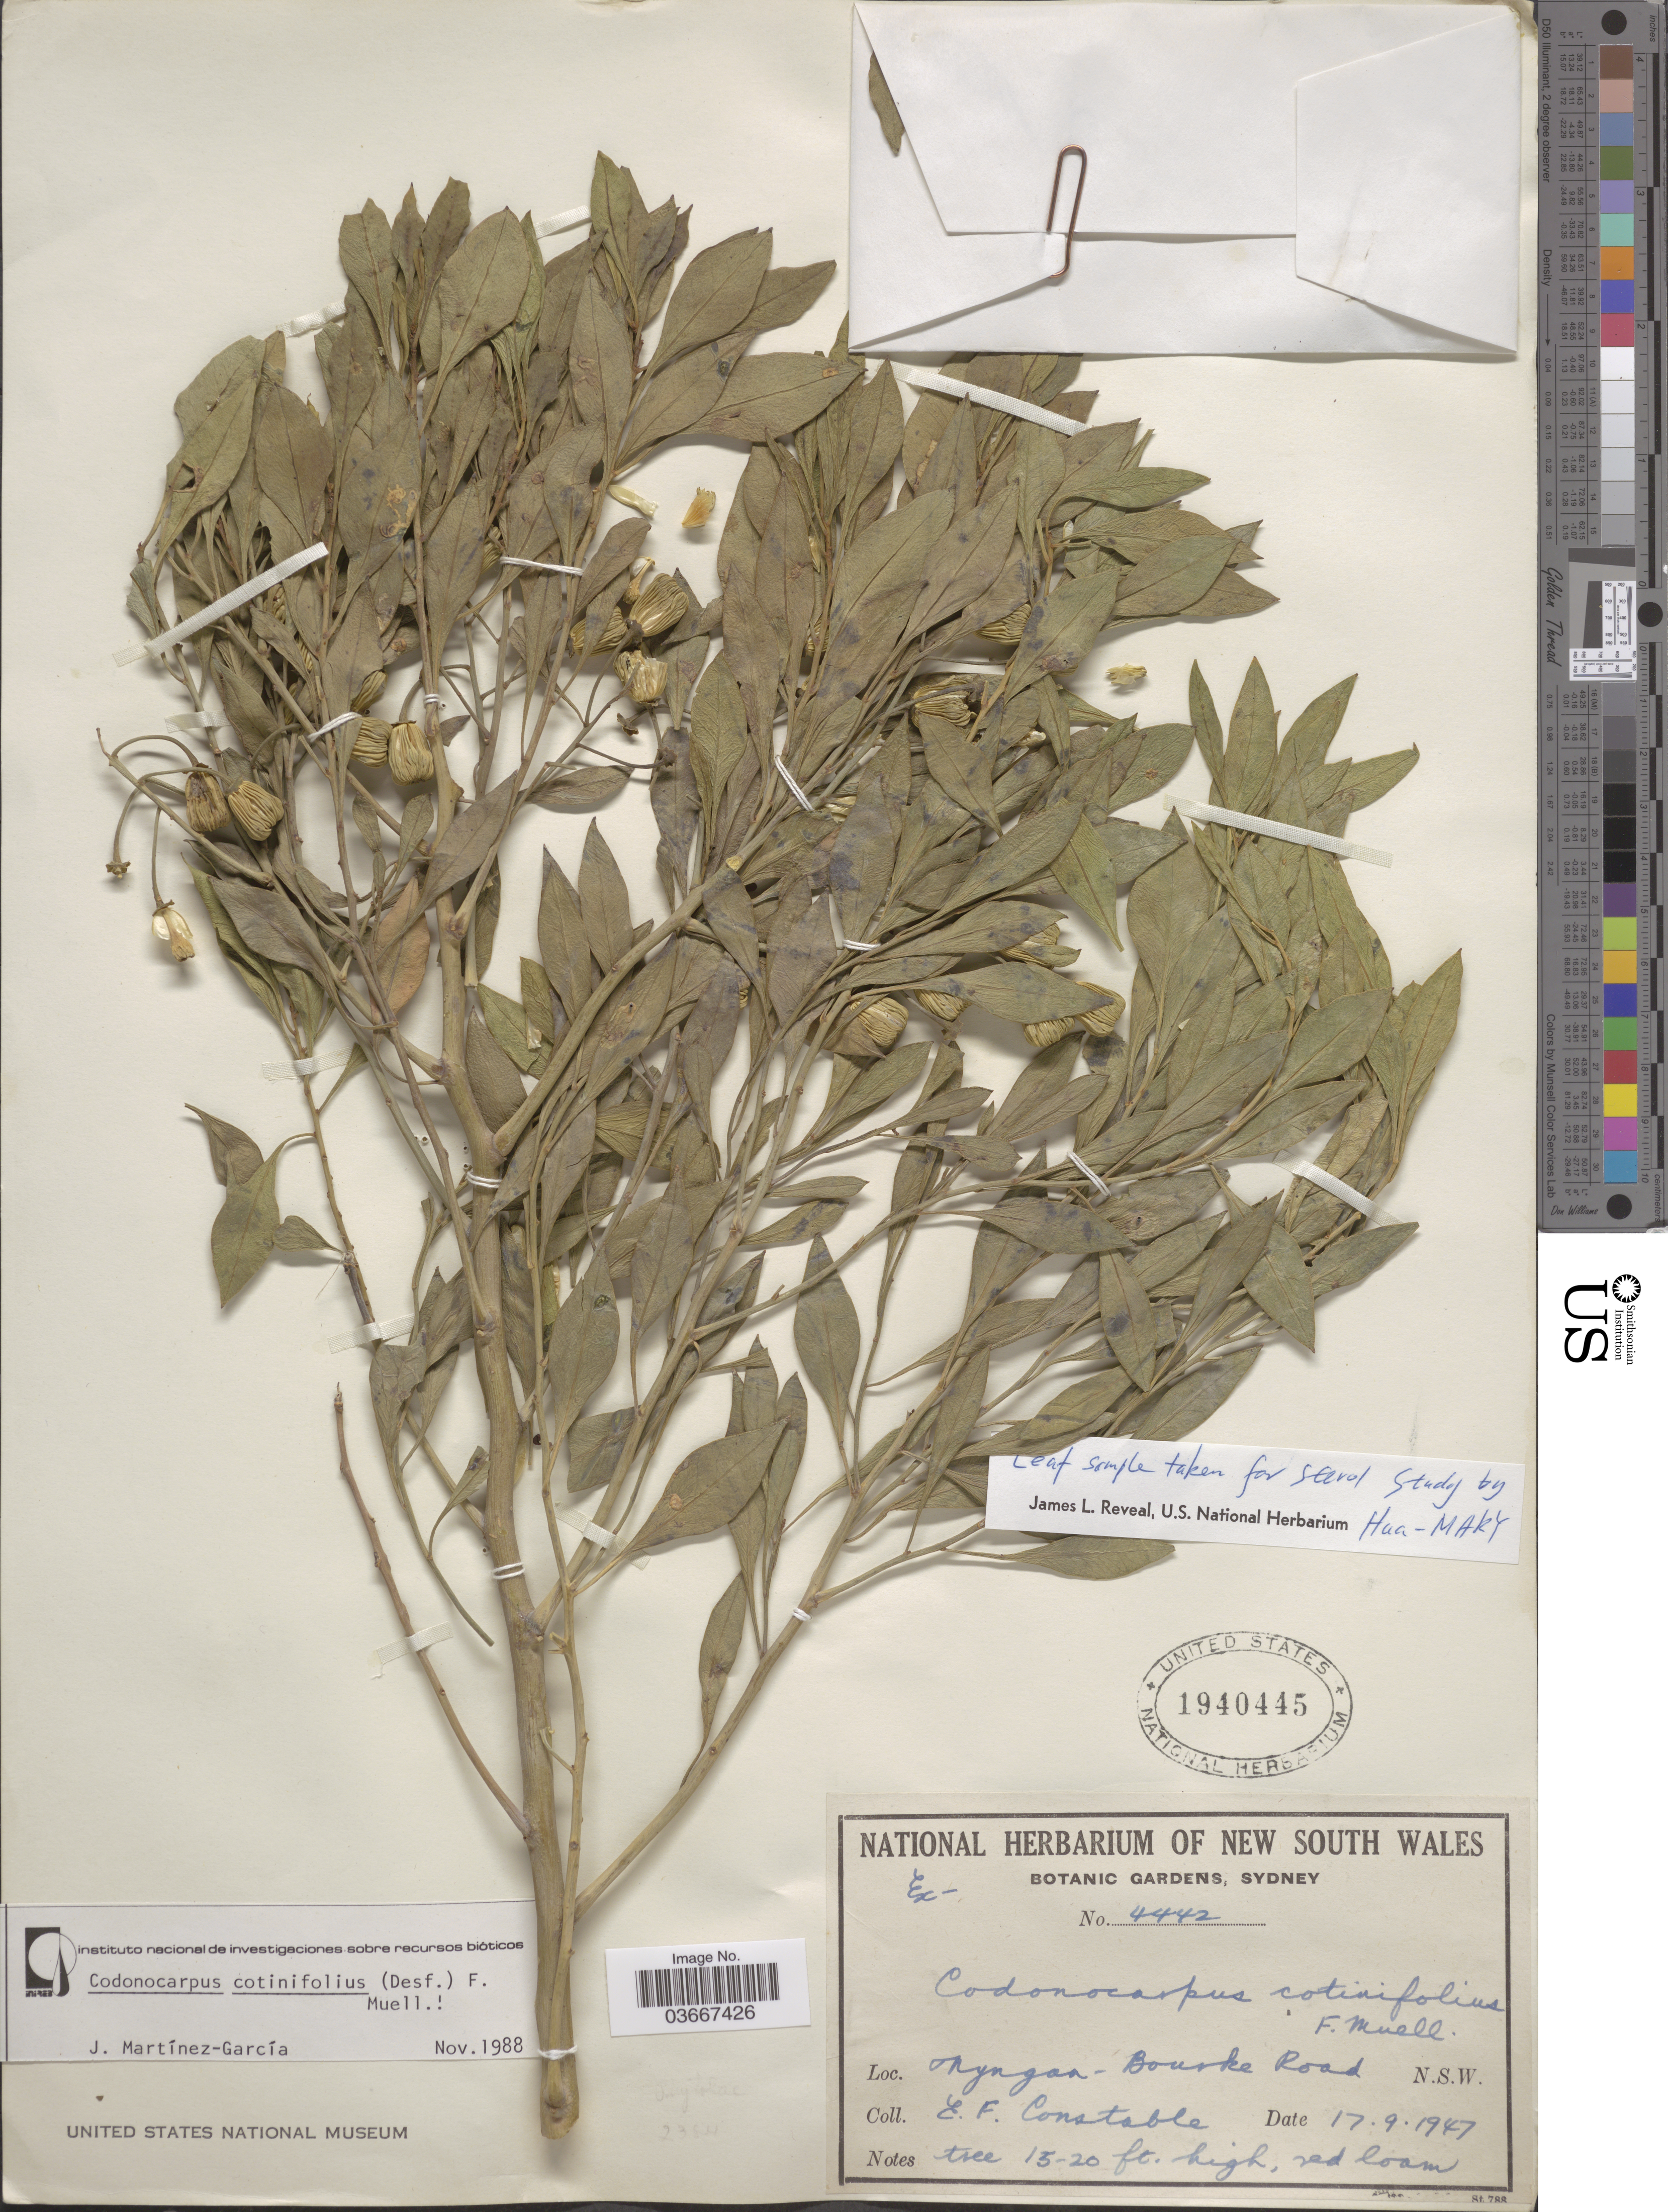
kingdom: Plantae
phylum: Tracheophyta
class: Magnoliopsida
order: Brassicales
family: Gyrostemonaceae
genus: Codonocarpus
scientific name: Codonocarpus cotinifolius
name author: (Desf.) F. Muell.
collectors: E. F. Constable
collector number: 4442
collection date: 1947-09-17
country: Australia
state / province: New South Wales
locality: Myngan - Bourke Road.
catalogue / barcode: US 1940445